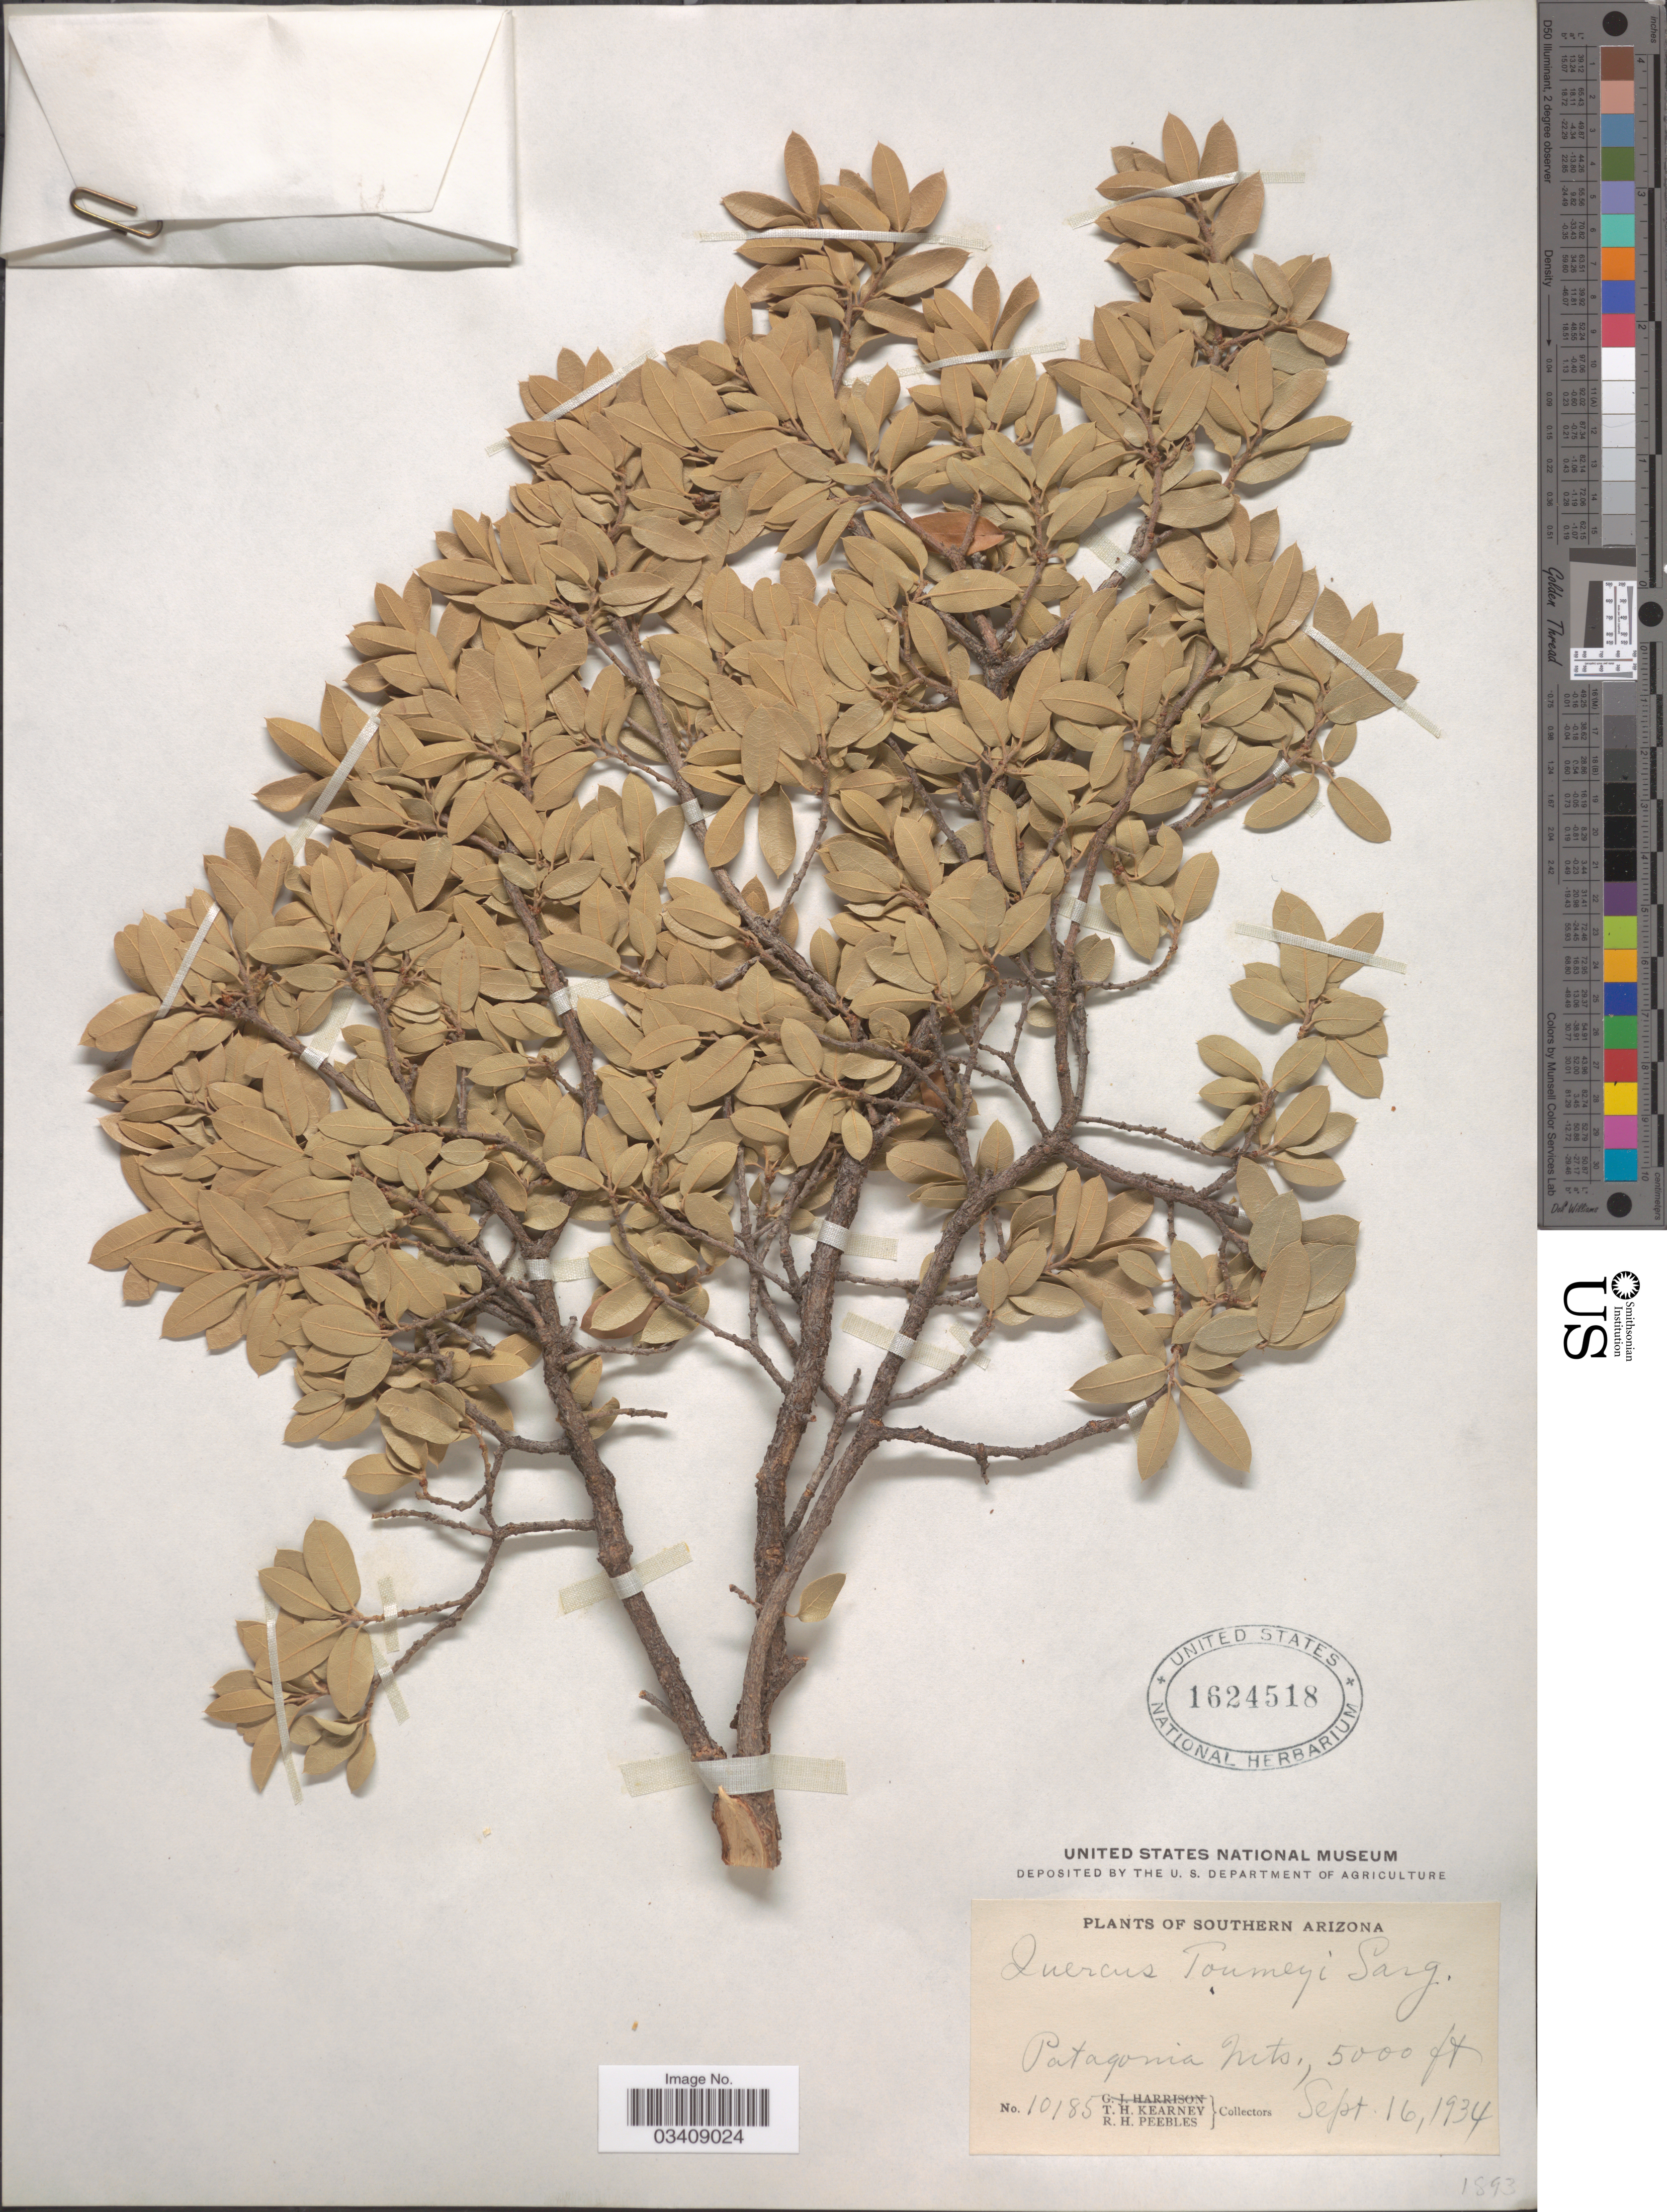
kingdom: Plantae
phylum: Tracheophyta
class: Magnoliopsida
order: Fagales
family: Fagaceae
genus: Quercus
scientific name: Quercus toumeyi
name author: Sarg.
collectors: T. H. Kearney & R. H. Peebles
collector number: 10185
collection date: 1934-09-16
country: United States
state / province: Arizona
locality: Patagonia Mts.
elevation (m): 1524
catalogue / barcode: US 1624518